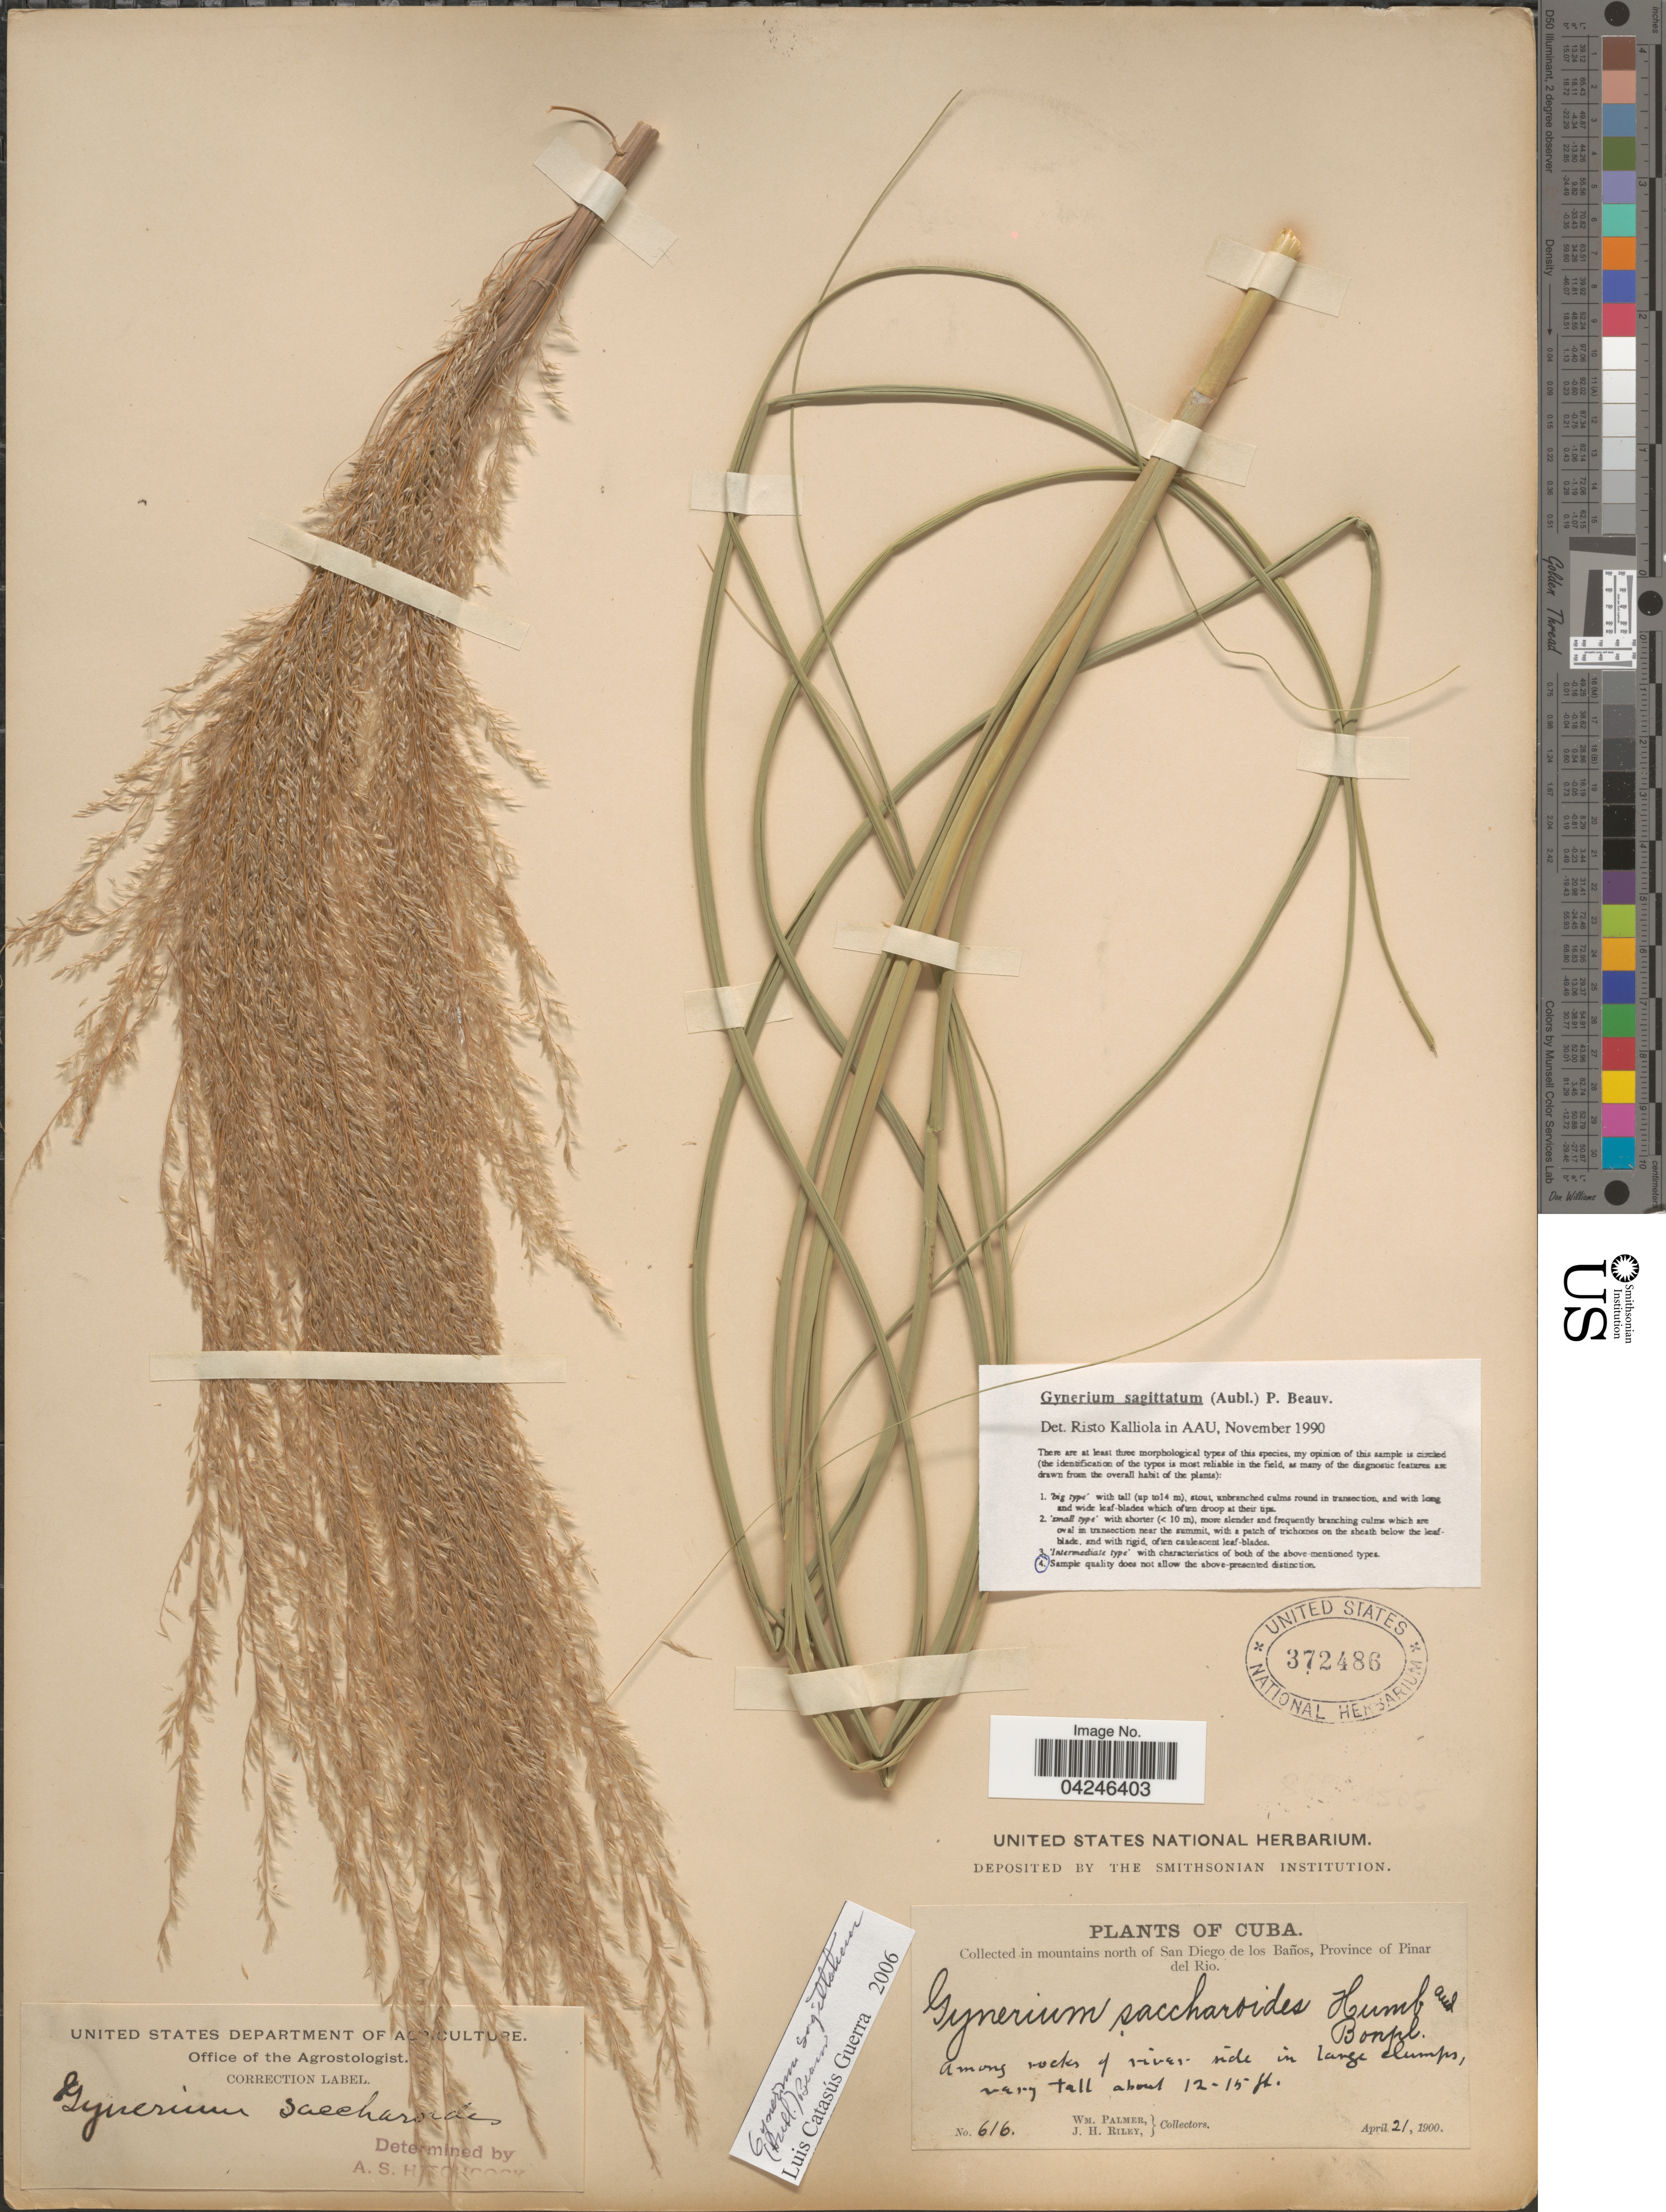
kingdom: Plantae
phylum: Tracheophyta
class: Liliopsida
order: Poales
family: Poaceae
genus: Gynerium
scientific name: Gynerium sagittatum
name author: (Aubl.) P. Beauv.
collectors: W. Palmer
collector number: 616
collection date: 1900-04-21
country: Cuba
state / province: Pinar del Río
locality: In mountains north of San Diego de los Baños.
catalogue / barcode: US 372486